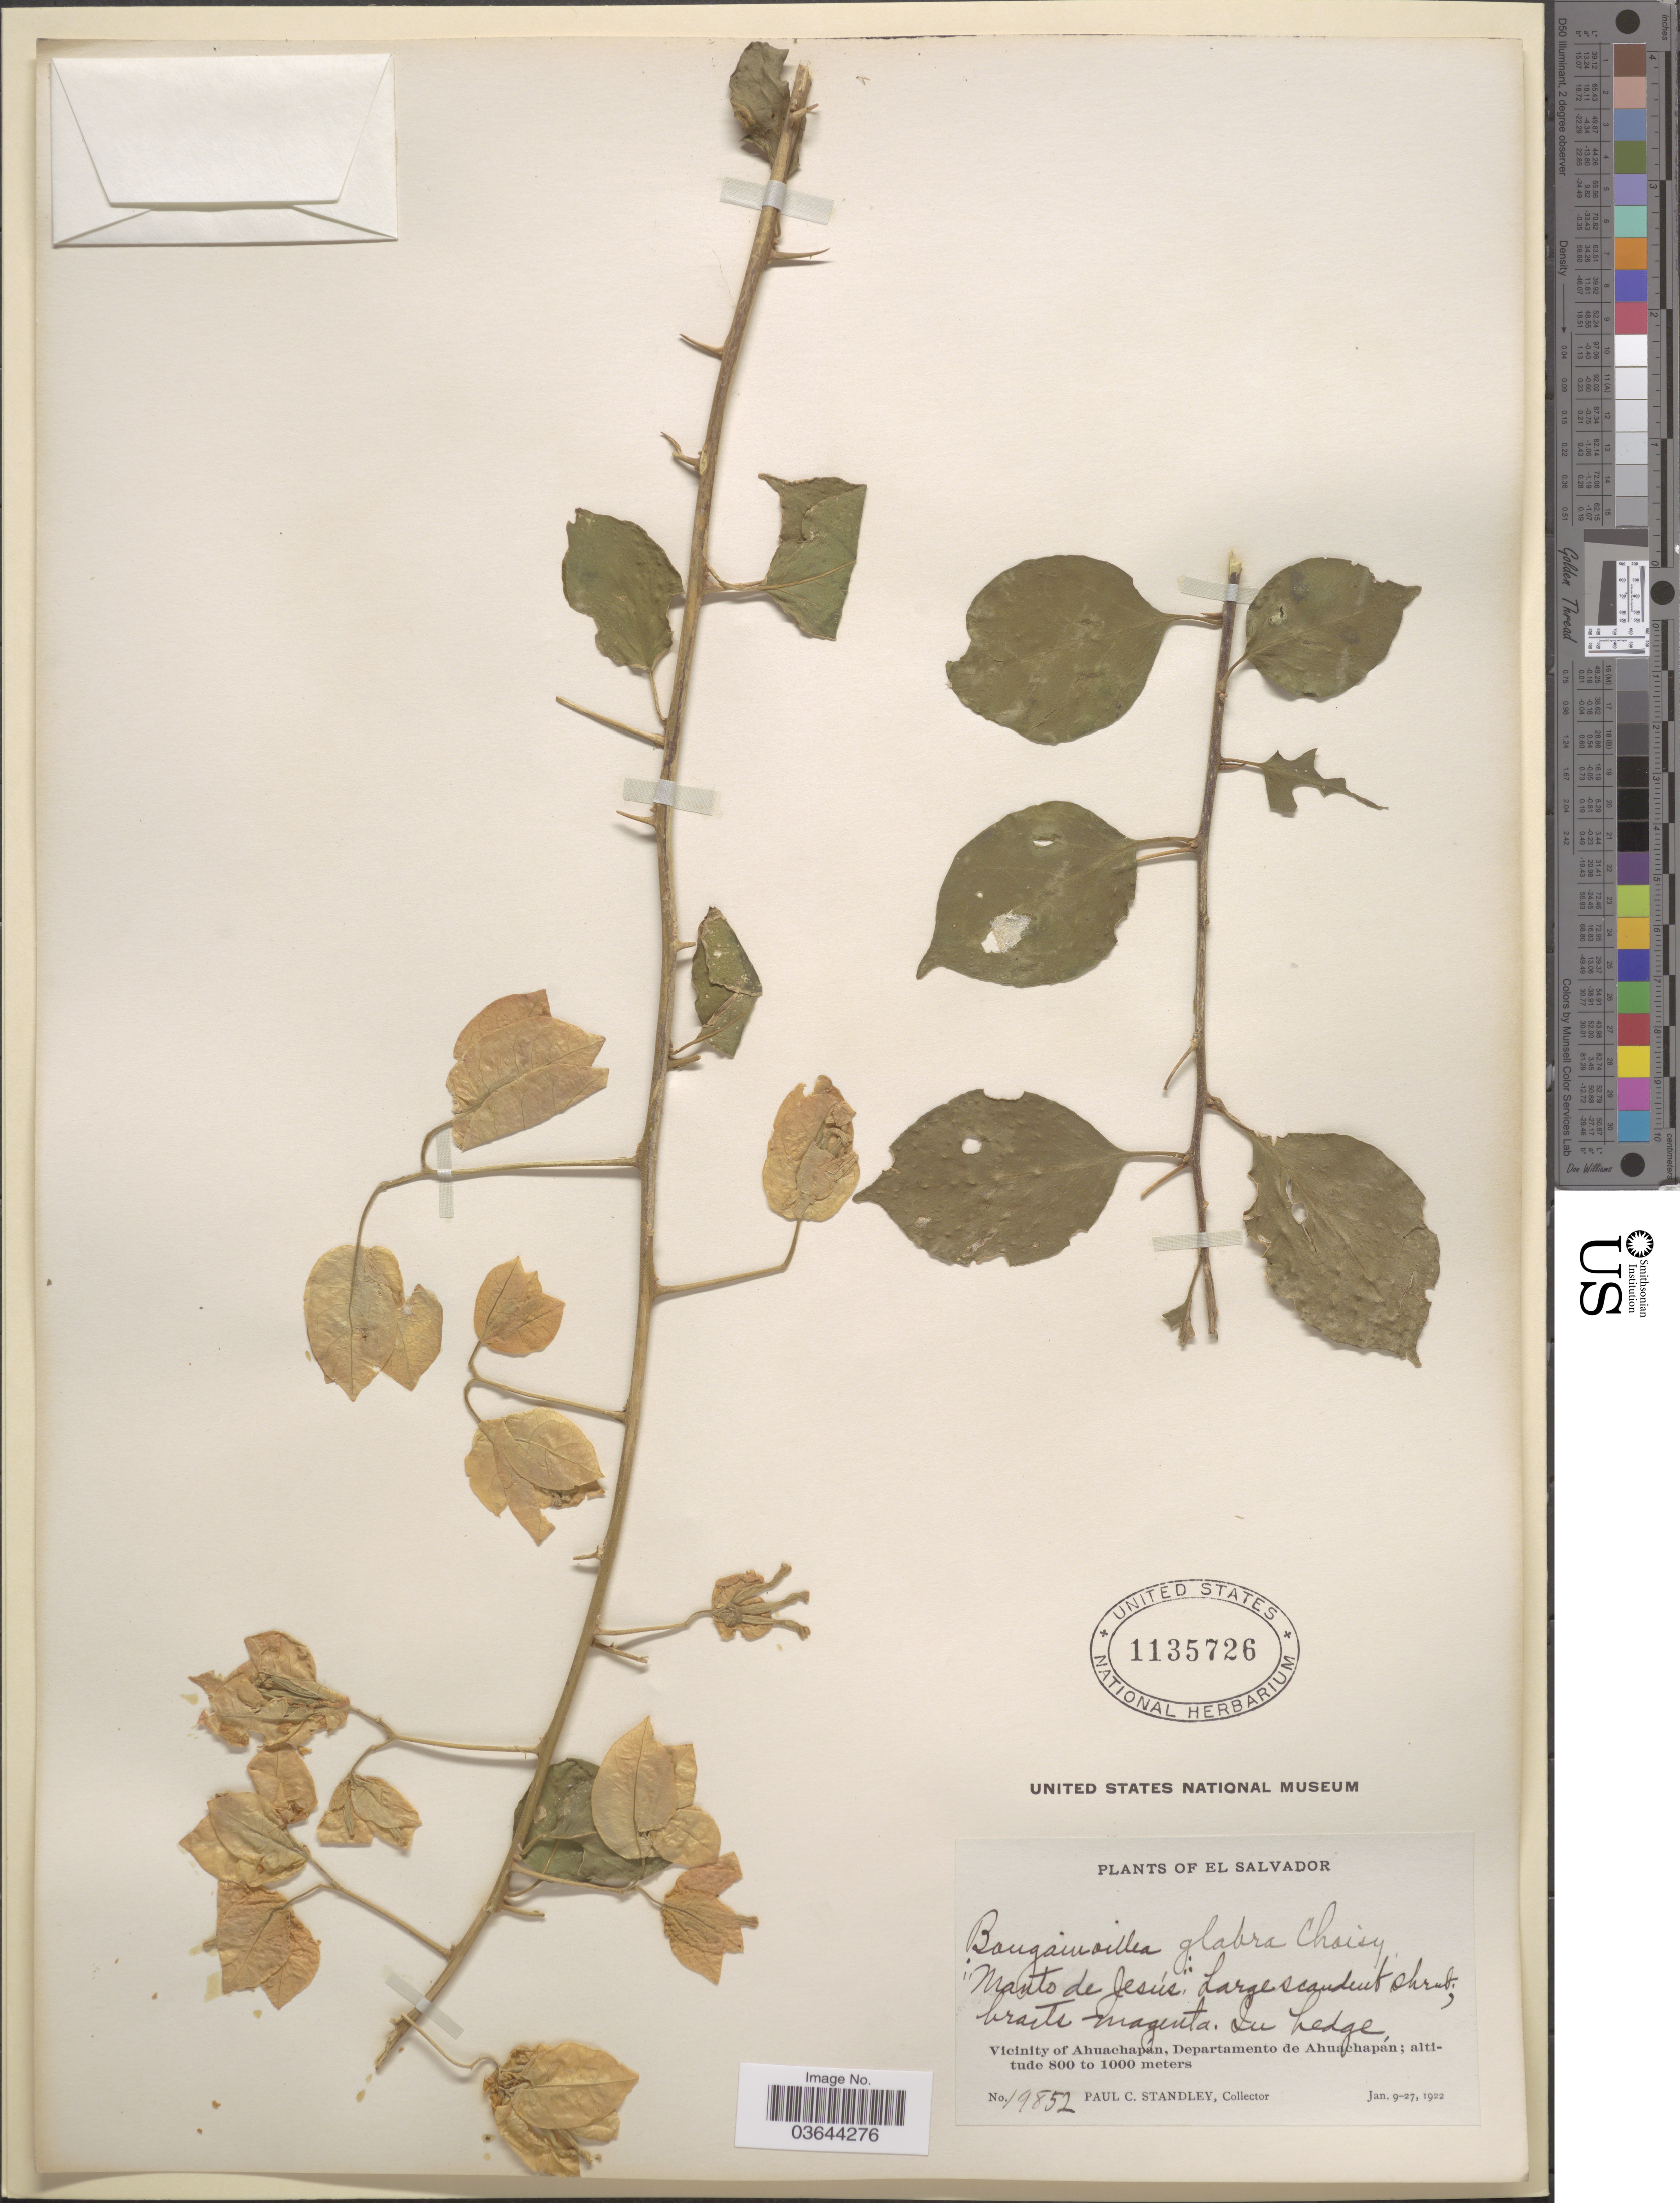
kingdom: Plantae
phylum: Tracheophyta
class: Magnoliopsida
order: Caryophyllales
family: Nyctaginaceae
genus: Bougainvillea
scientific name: Bougainvillea glabra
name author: Choisy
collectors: P. C. Standley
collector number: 19852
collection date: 1922-01-09/1922-01-27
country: El Salvador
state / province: Ahuachapan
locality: Vicinity of Ahuachapán, Departamento de Ahuachapán.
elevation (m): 800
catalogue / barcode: US 1135726